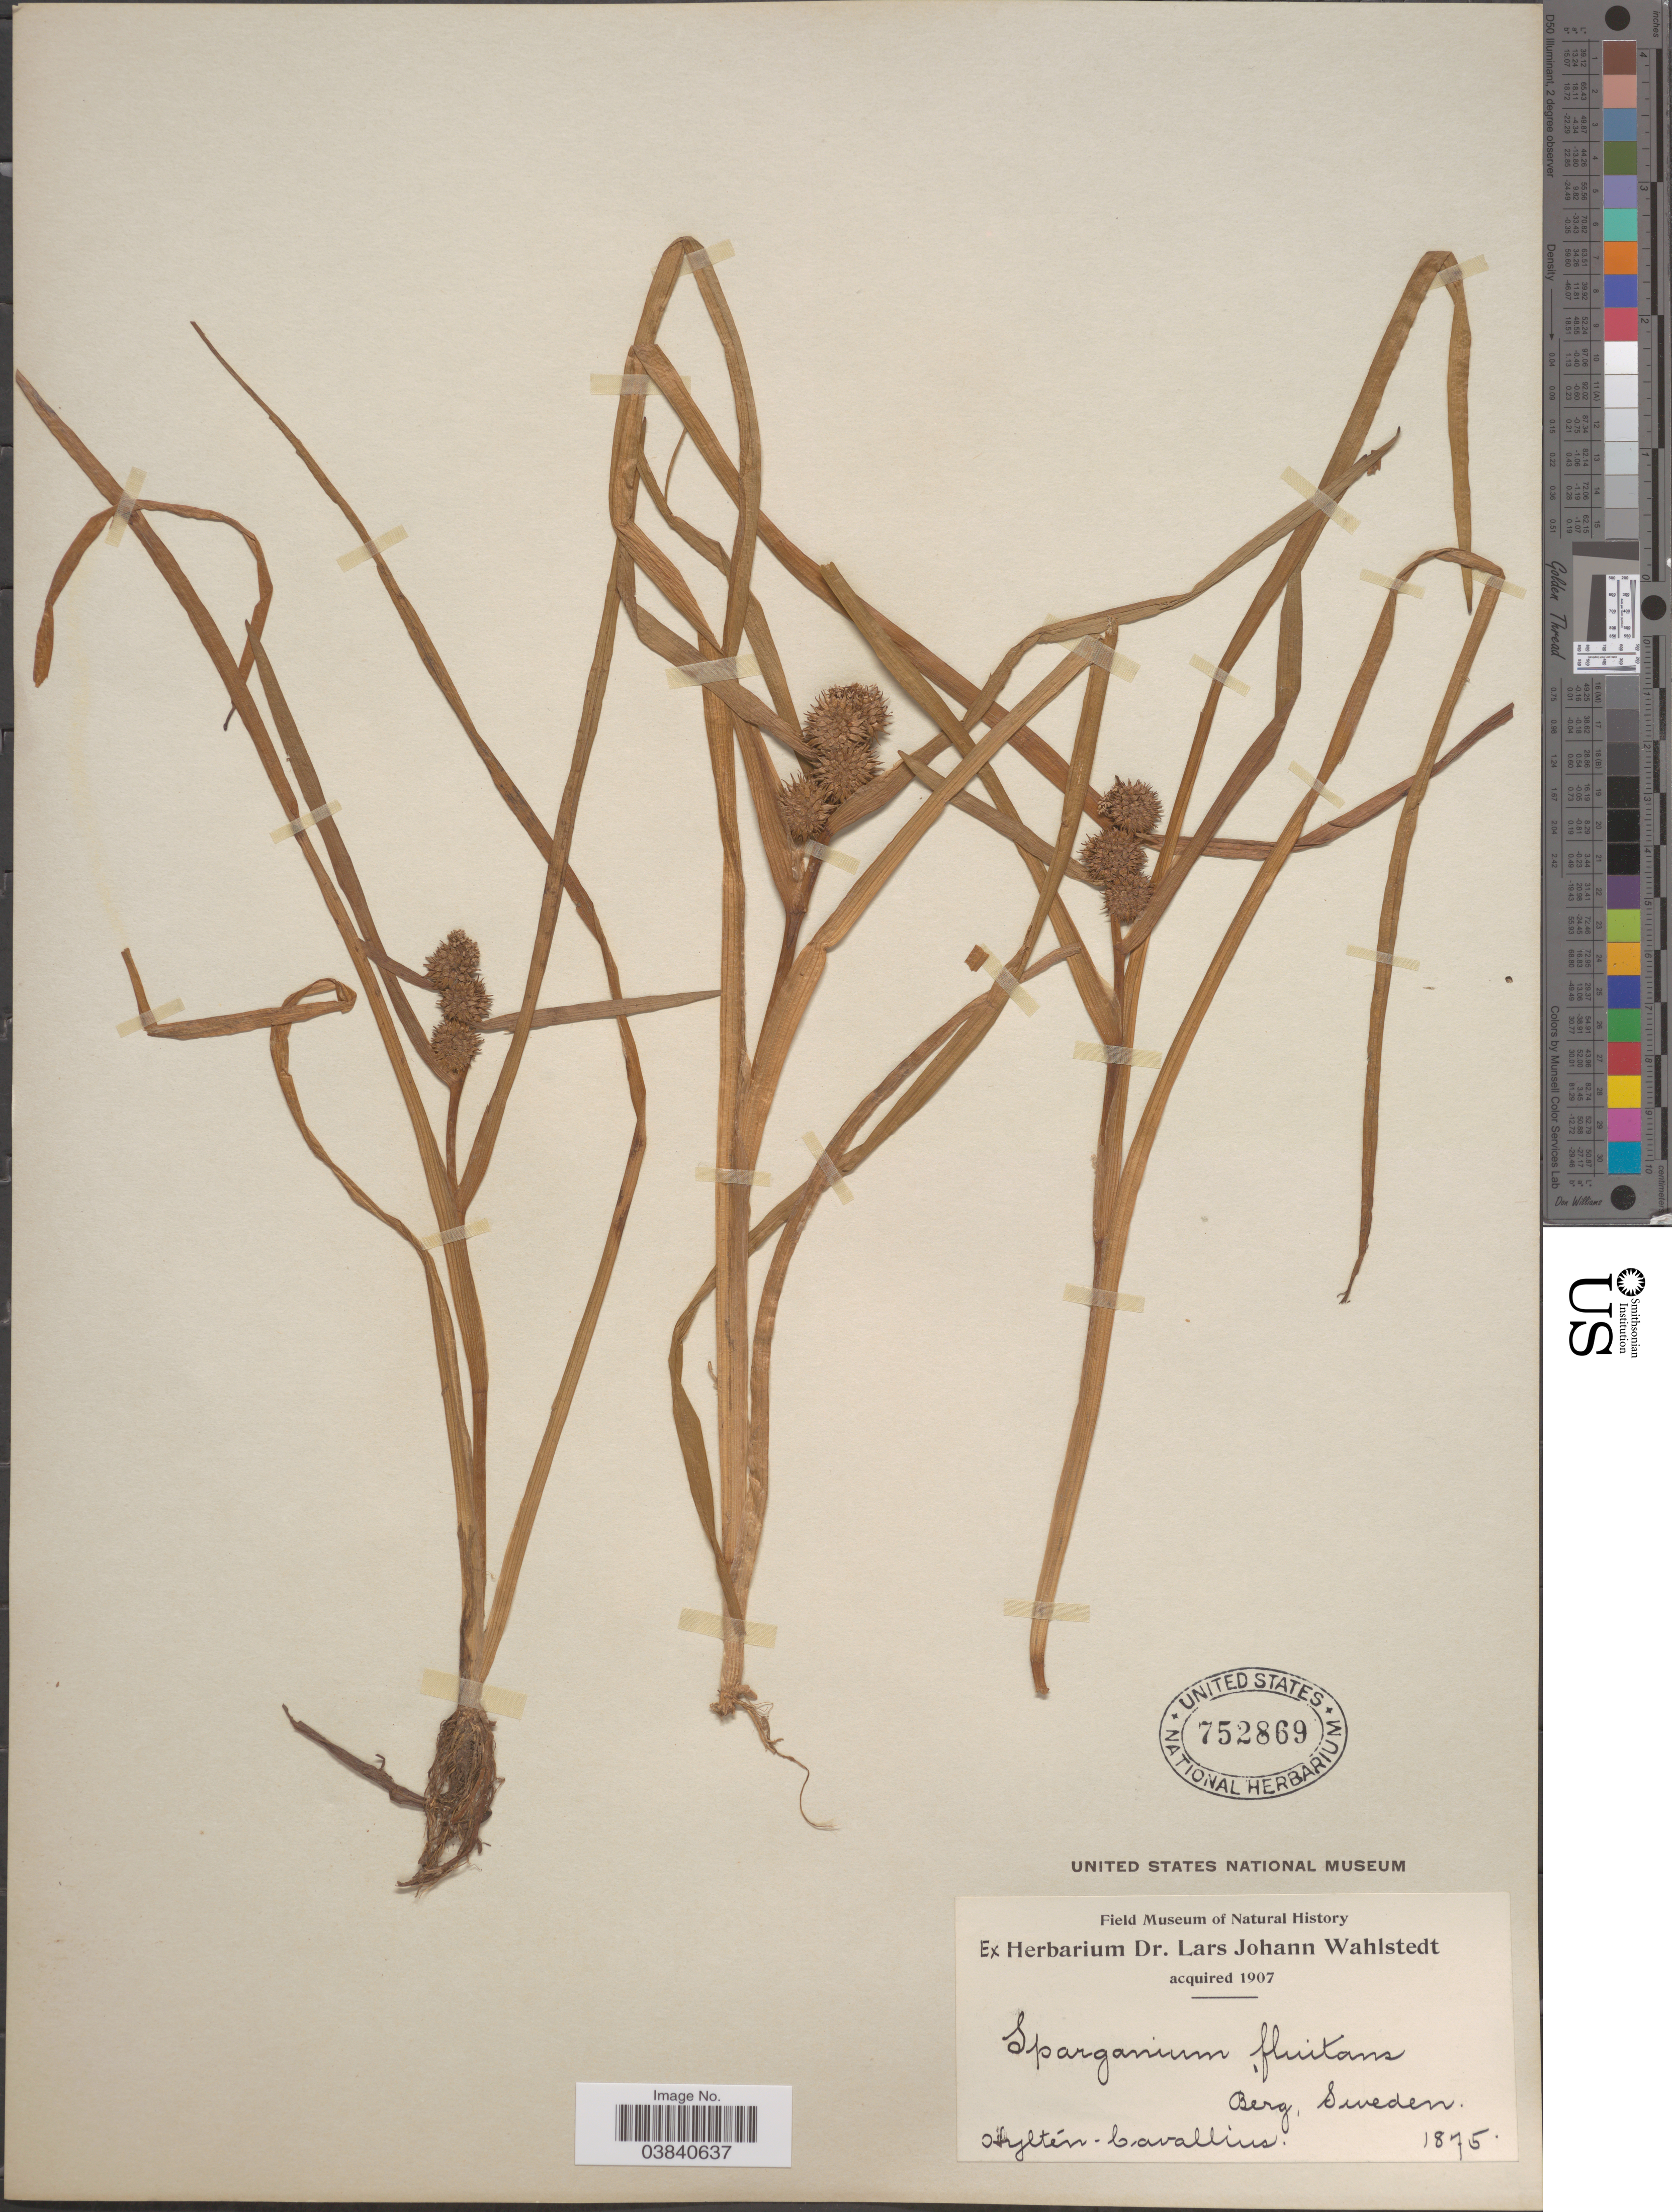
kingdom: Plantae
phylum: Tracheophyta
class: Liliopsida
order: Poales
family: Typhaceae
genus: Sparganium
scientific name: Sparganium fluitans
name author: Fr. a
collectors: Hyltén-Cavallius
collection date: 1875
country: Sweden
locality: Berg.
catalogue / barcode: US 752869